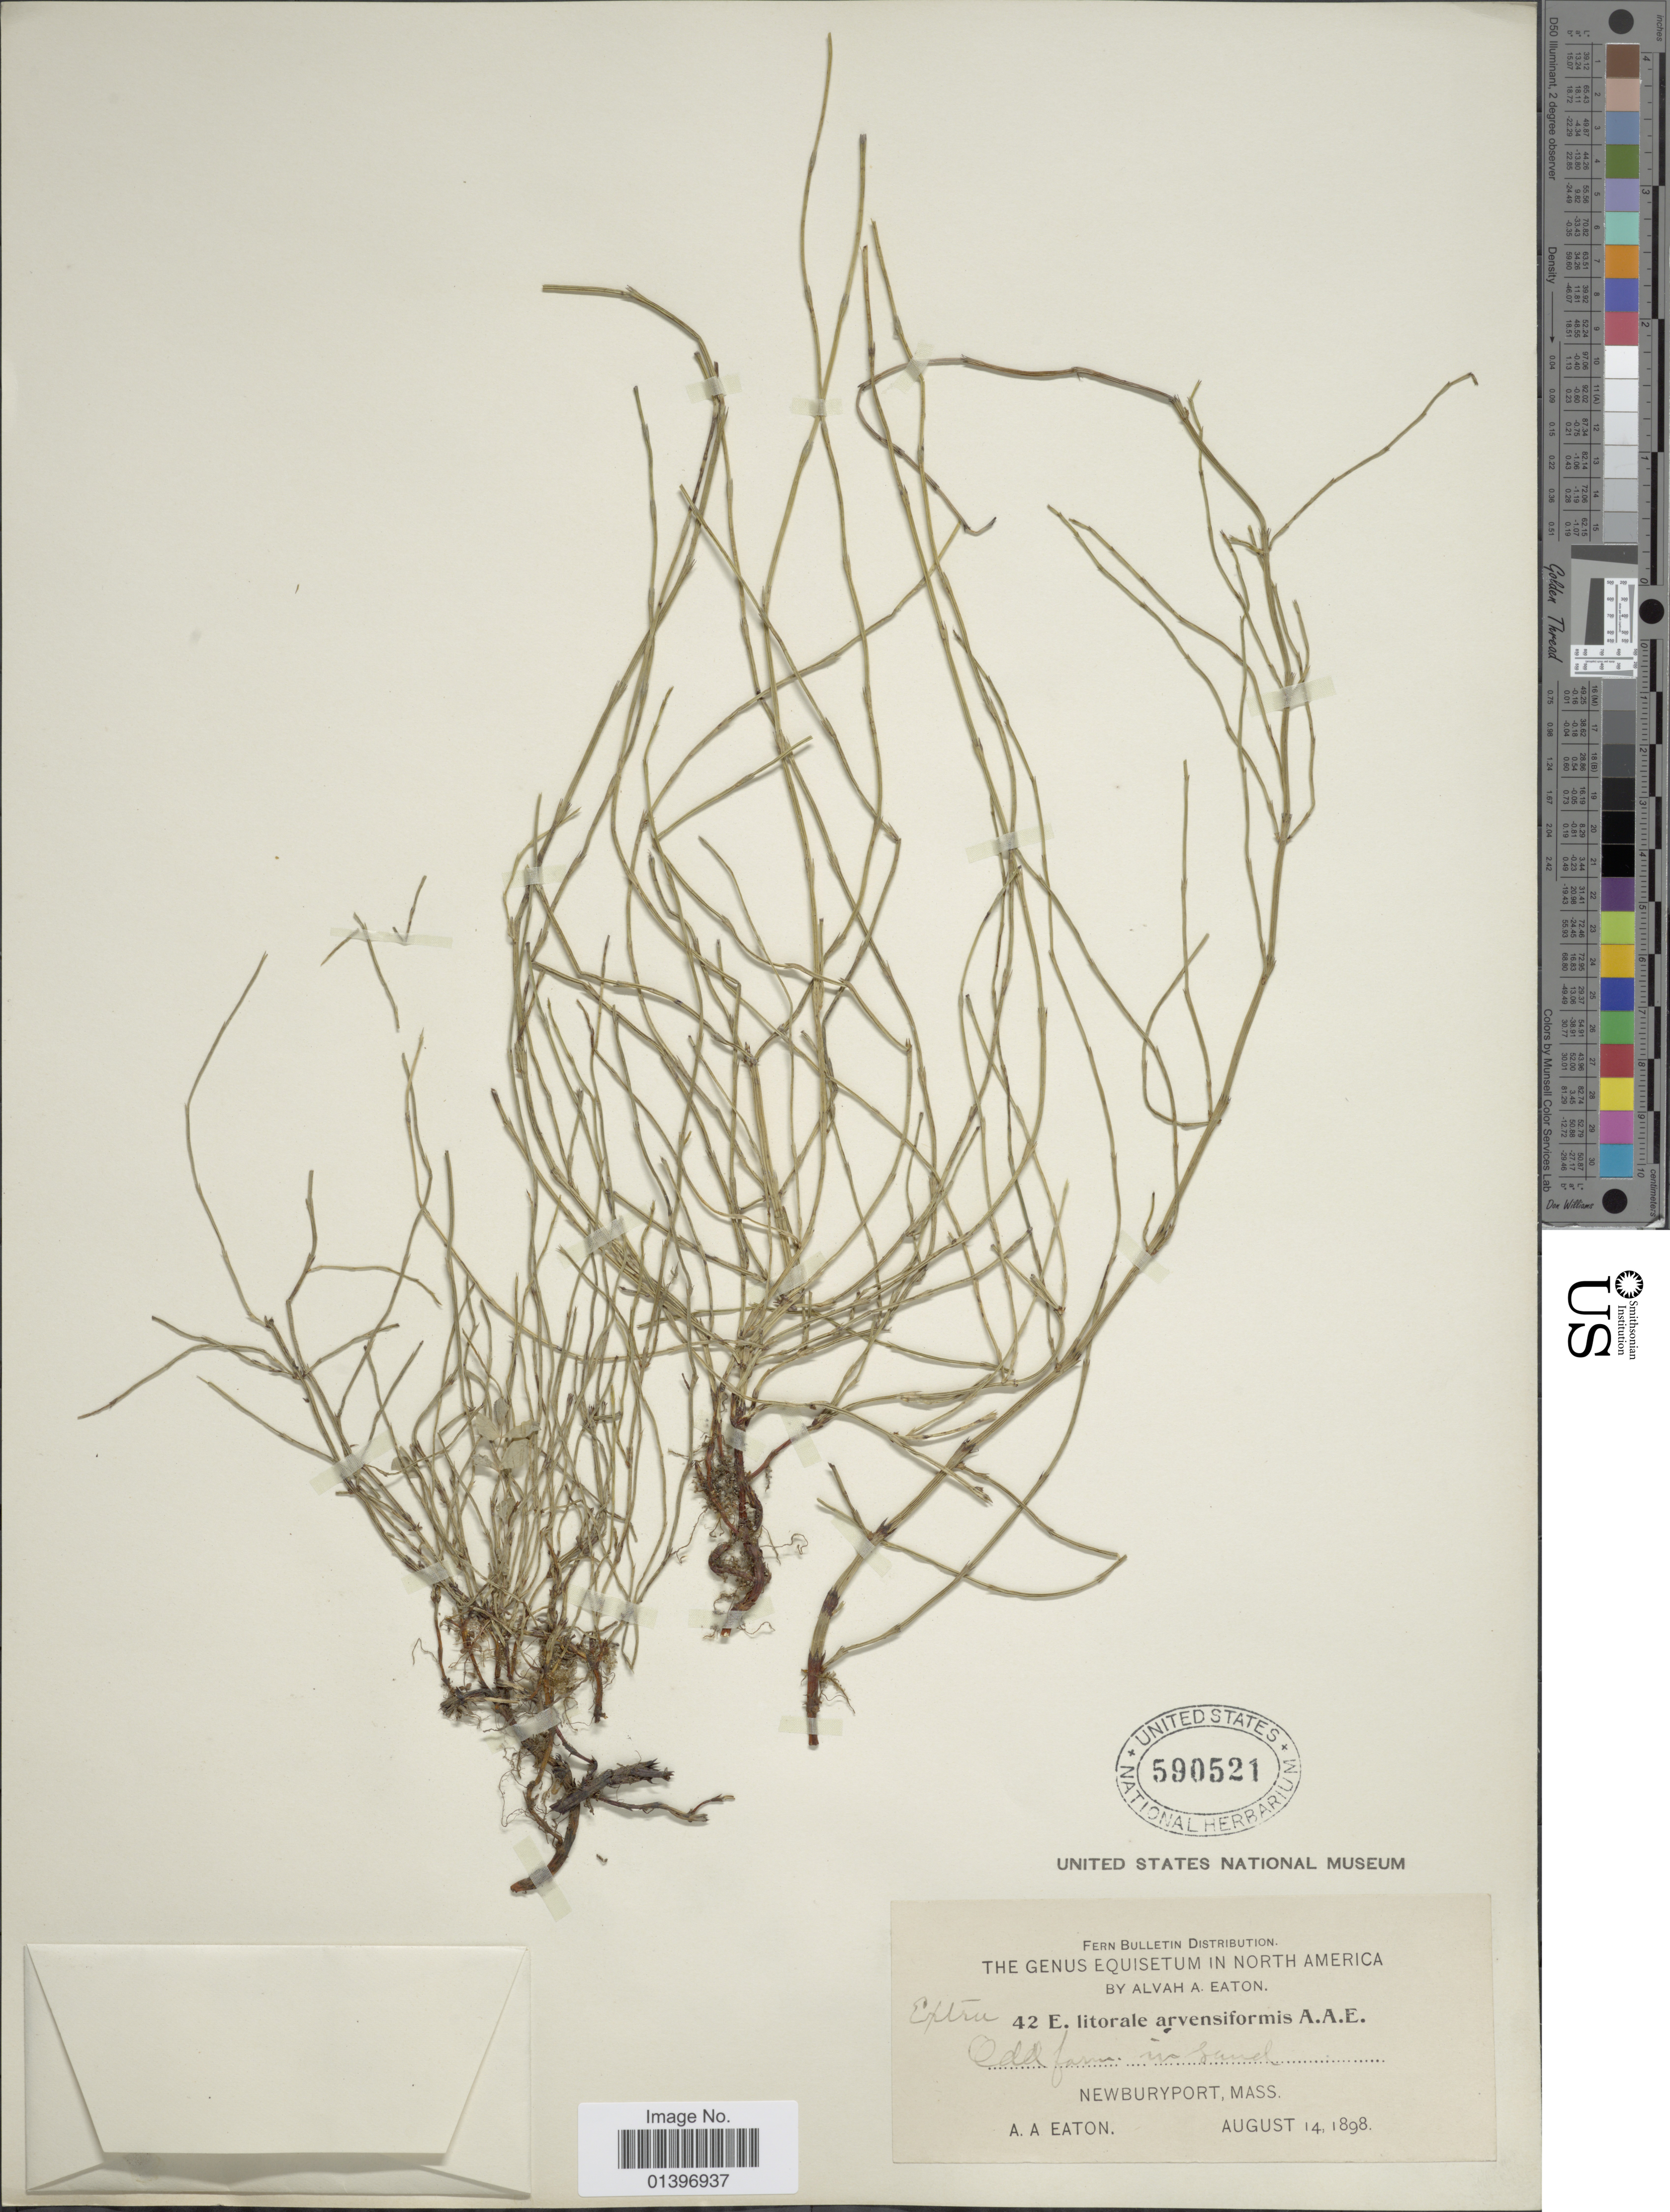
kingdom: Plantae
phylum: Tracheophyta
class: Polypodiopsida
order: Equisetales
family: Equisetaceae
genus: Equisetum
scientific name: Equisetum x litorale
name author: Kuhlw.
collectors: A. A. Eaton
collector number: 42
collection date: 1898-08-14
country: United States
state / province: Massachusetts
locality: Newburyport, Mass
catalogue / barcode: US 590521